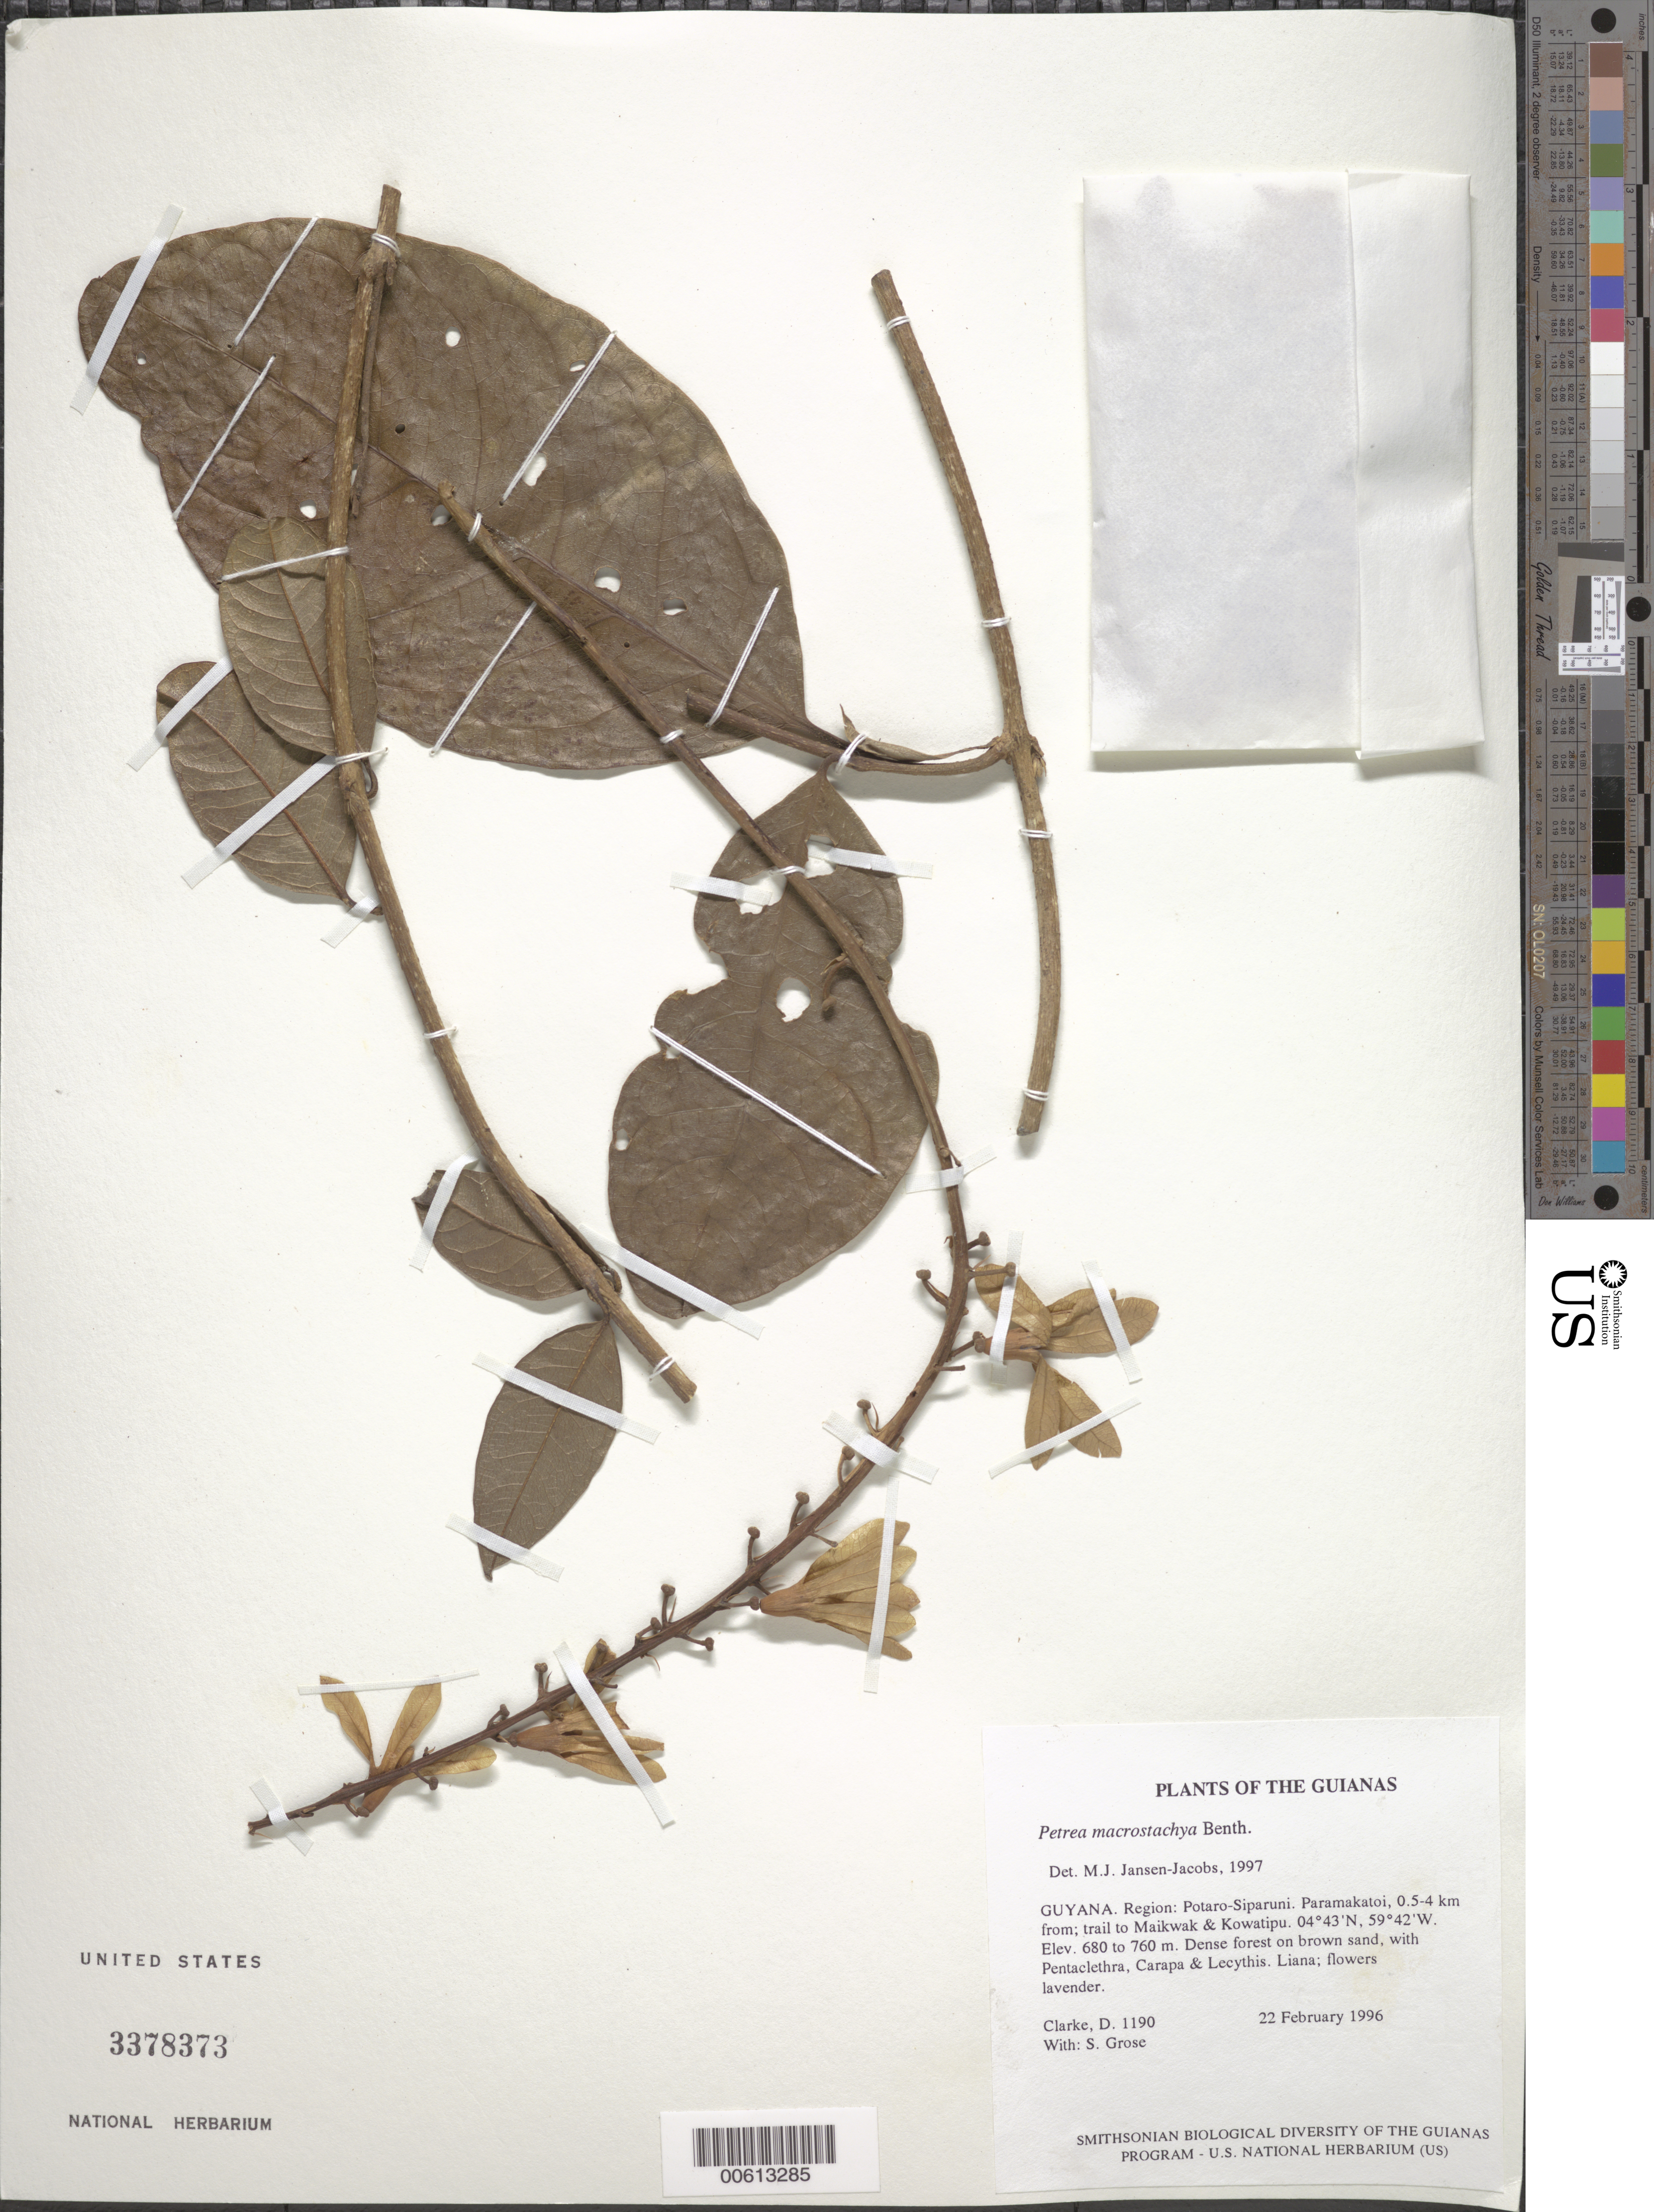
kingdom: Plantae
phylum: Tracheophyta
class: Magnoliopsida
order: Lamiales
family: Verbenaceae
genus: Petrea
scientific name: Petrea macrostachya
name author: Benth.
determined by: Jansen-Jacobs, M. J., (U), Nationaal Herbarium Nederland, Utrecht University branch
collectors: H. D. Clarke & S. Grose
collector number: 1190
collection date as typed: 22 February 1996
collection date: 1996-02-22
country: Guyana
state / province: Potaro-Siparuni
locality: Paramakatoi, 0.5-4 km from; trail to Maikwak & Kowatipu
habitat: Dense forest on brown sand, with Pentaclethra, Carapa & Lecythis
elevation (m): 680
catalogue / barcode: US 3378373